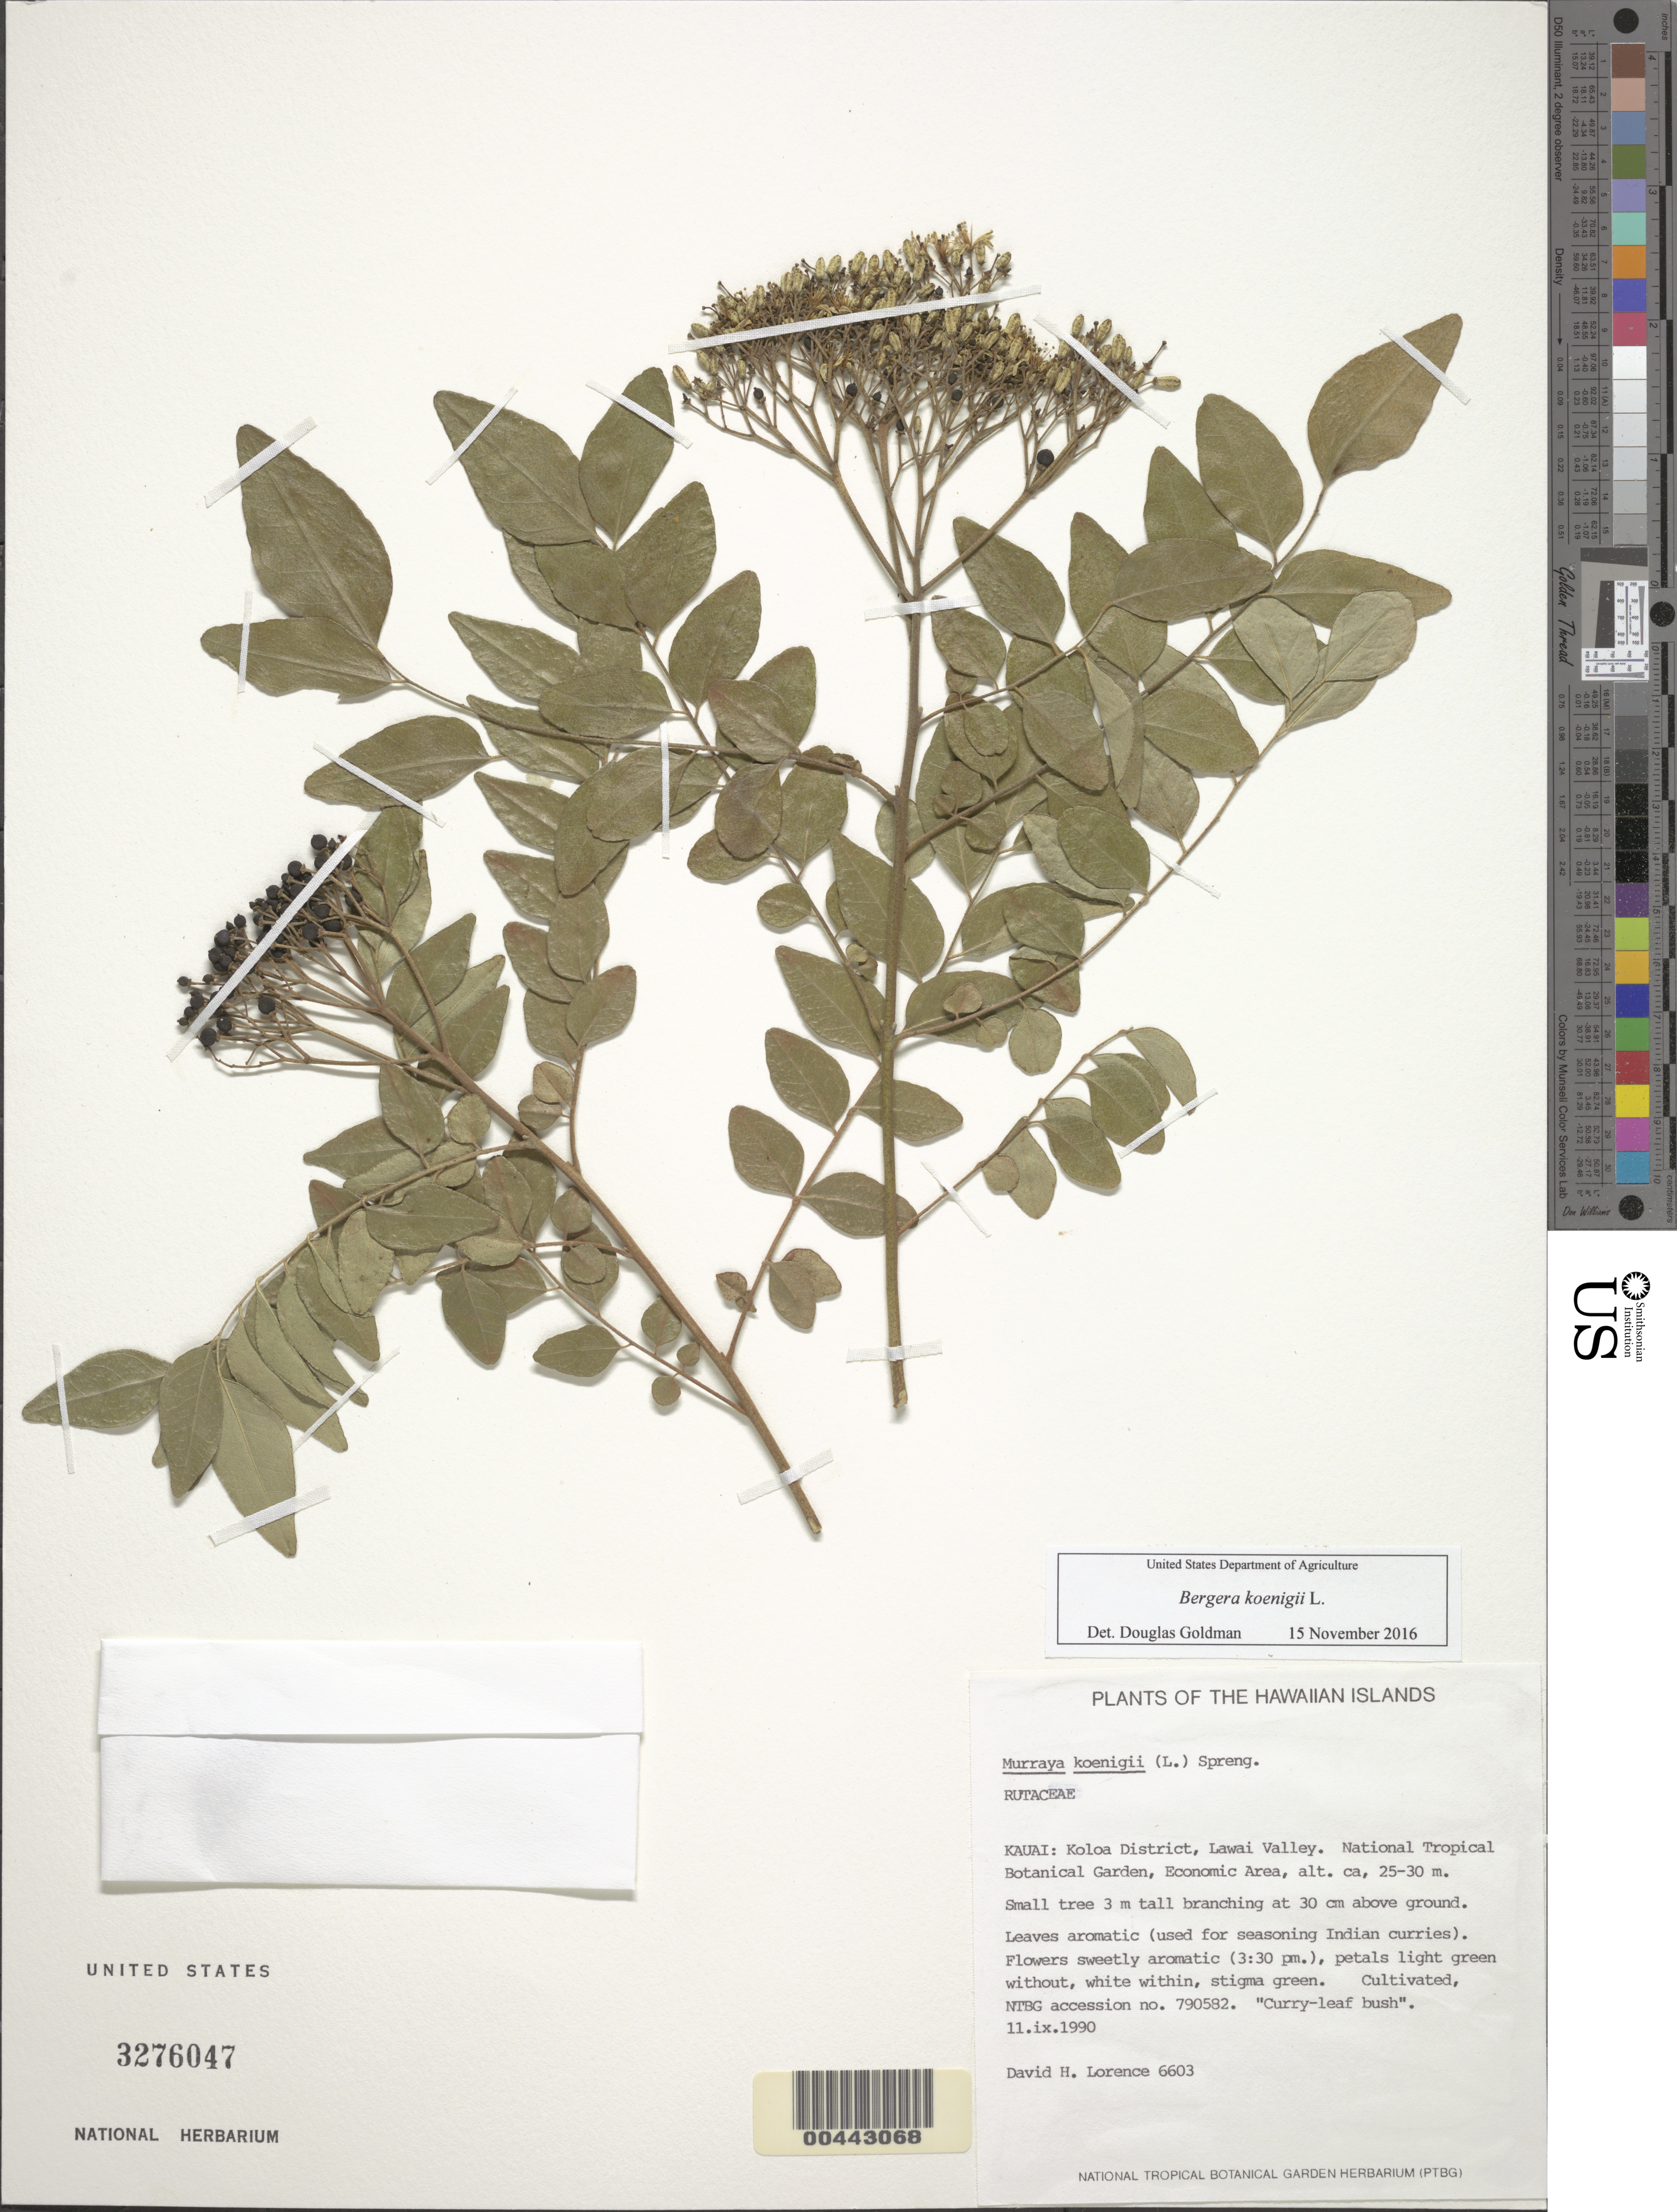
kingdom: Plantae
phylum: Tracheophyta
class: Magnoliopsida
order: Sapindales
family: Rutaceae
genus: Bergera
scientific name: Bergera koenigii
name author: L.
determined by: Goldman, Douglas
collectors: D. Lorence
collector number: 6603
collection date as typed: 11 Sep 1990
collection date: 1990-09-11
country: United States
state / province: Hawaii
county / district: Kauai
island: Kaua'i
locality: Koloa District, Lawai Valley. National Tropical Botanical Garden, Economic Area.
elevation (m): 25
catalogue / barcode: US 3276047